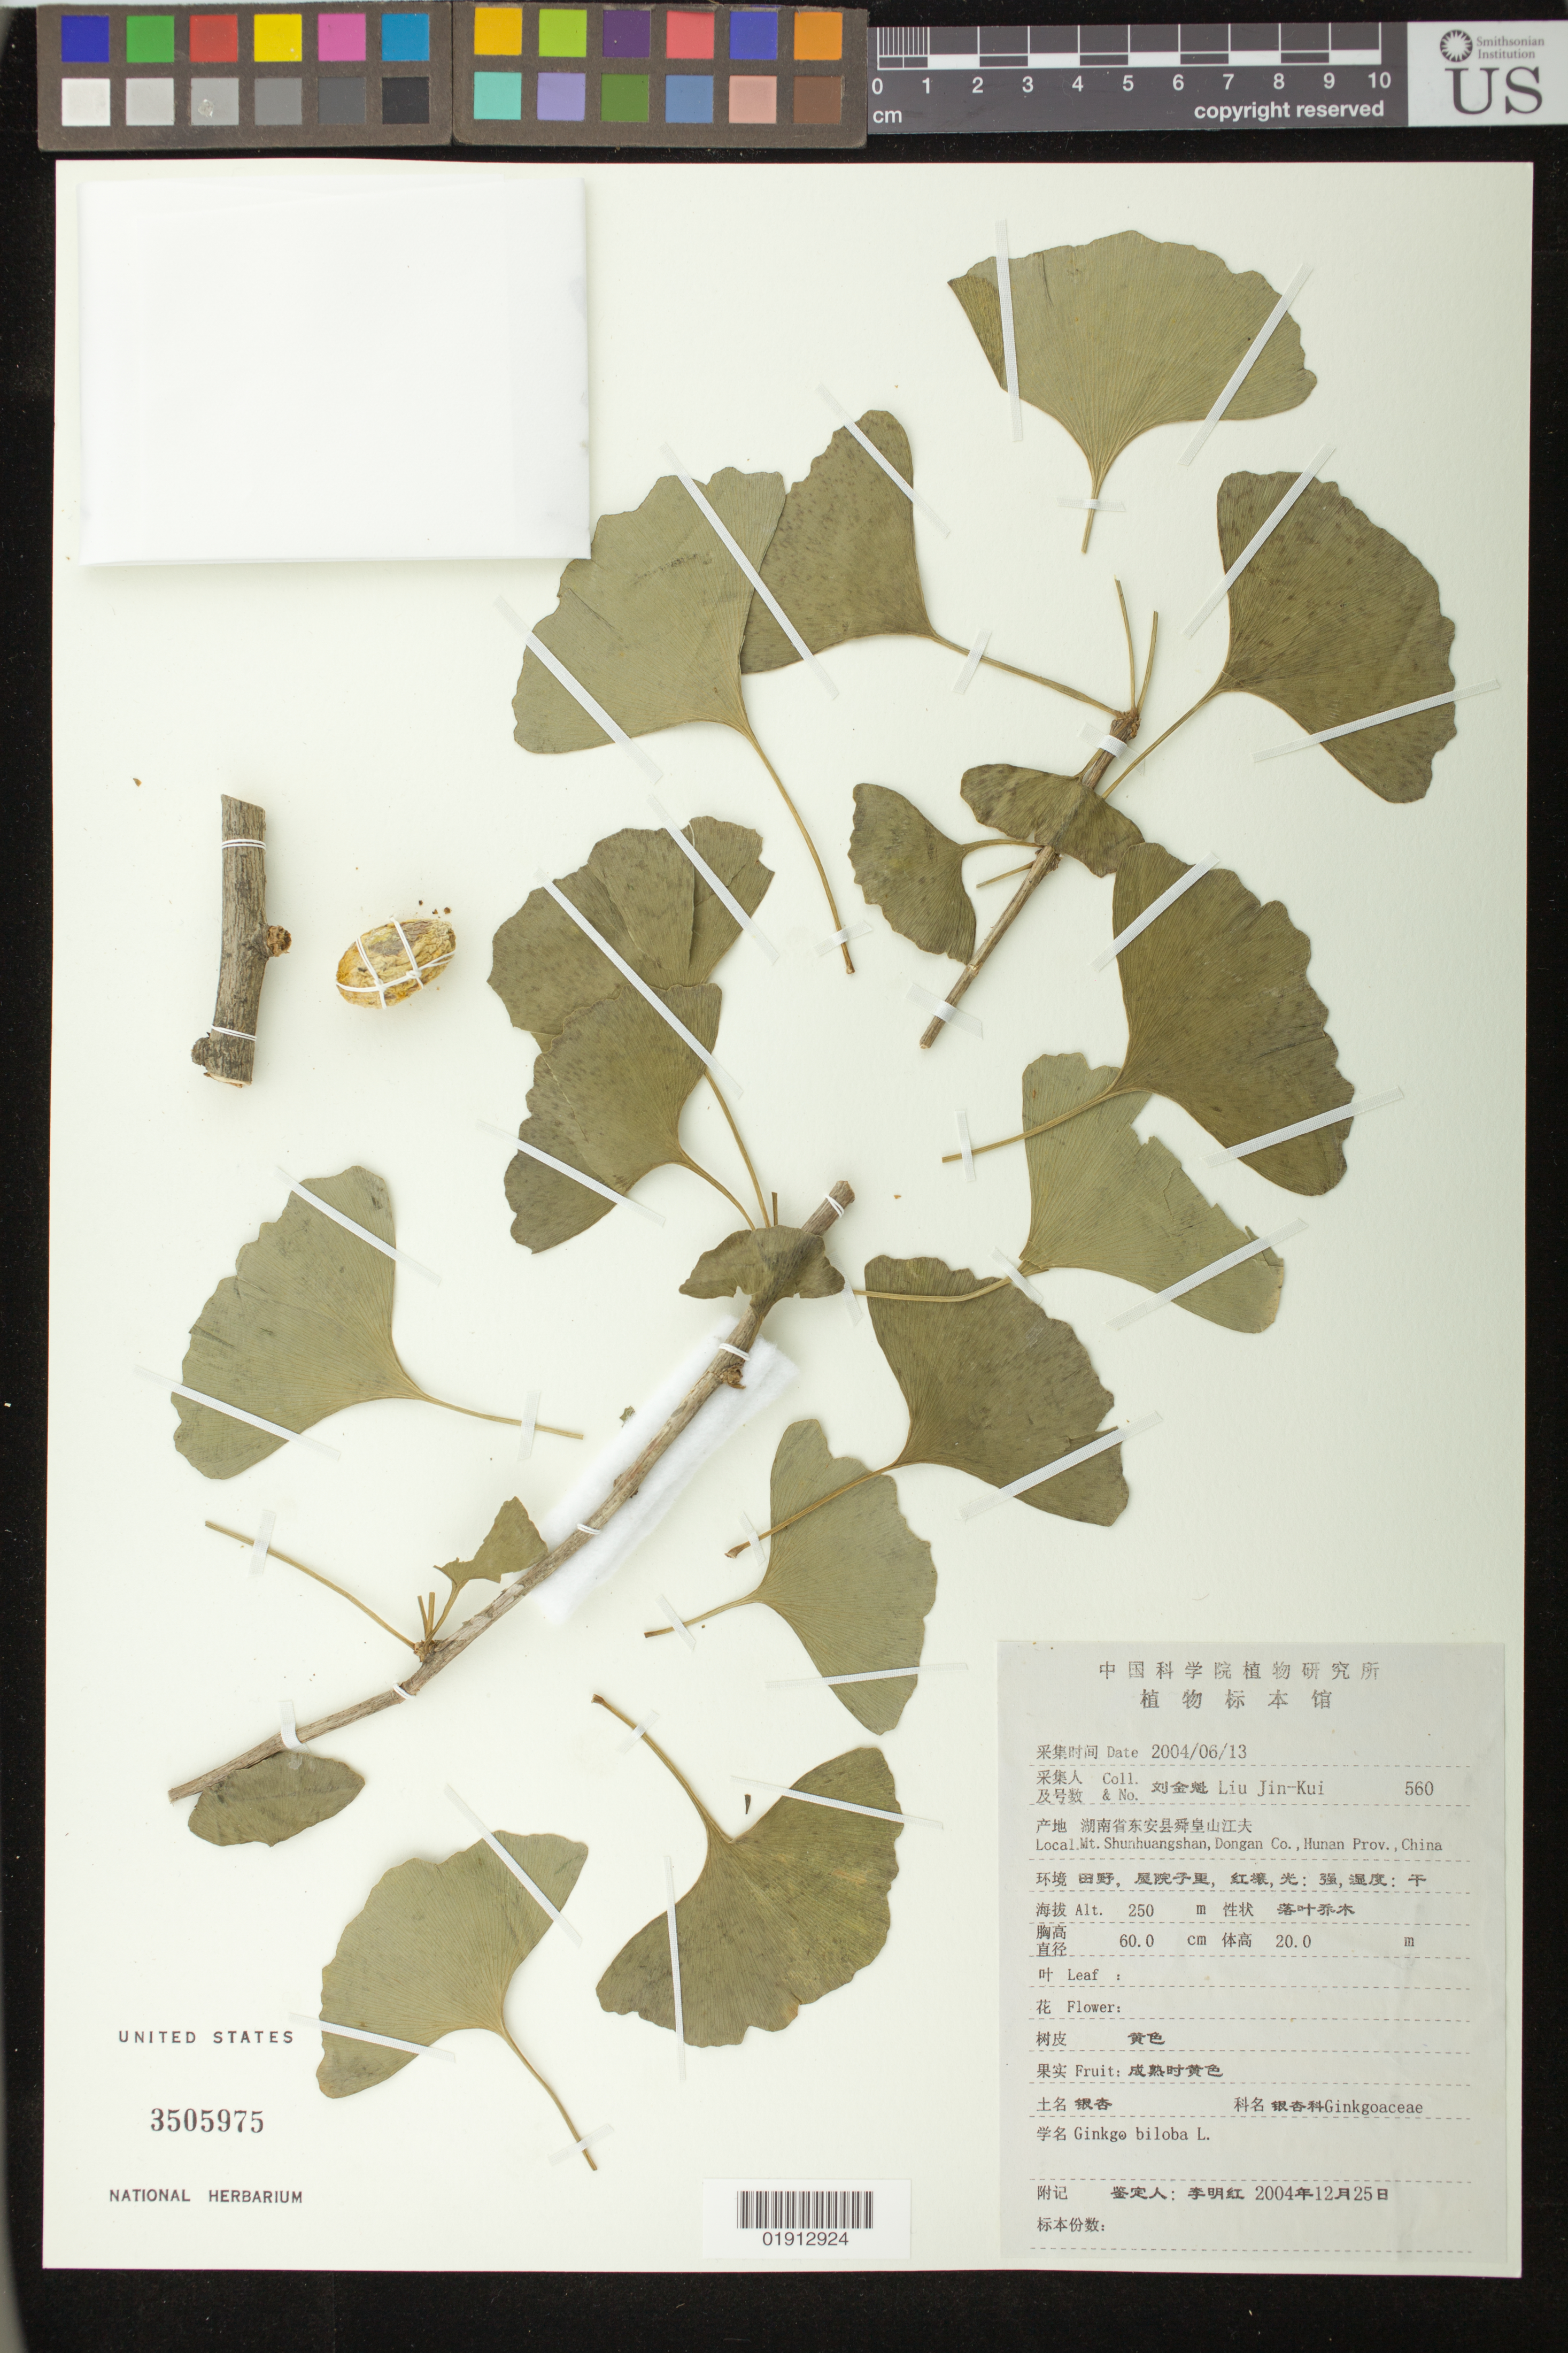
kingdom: Plantae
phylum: Tracheophyta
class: Ginkgoopsida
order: Ginkgoales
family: Ginkgoaceae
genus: Ginkgo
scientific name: Ginkgo biloba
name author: L.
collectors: L. Jin-Kui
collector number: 560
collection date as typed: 2004/06/13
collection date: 2004-06-13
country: China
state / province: Hunan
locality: Local. Mt. Shunhuangshan, Dongan Co., Hunan Prov., China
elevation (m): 250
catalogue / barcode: US 3505975